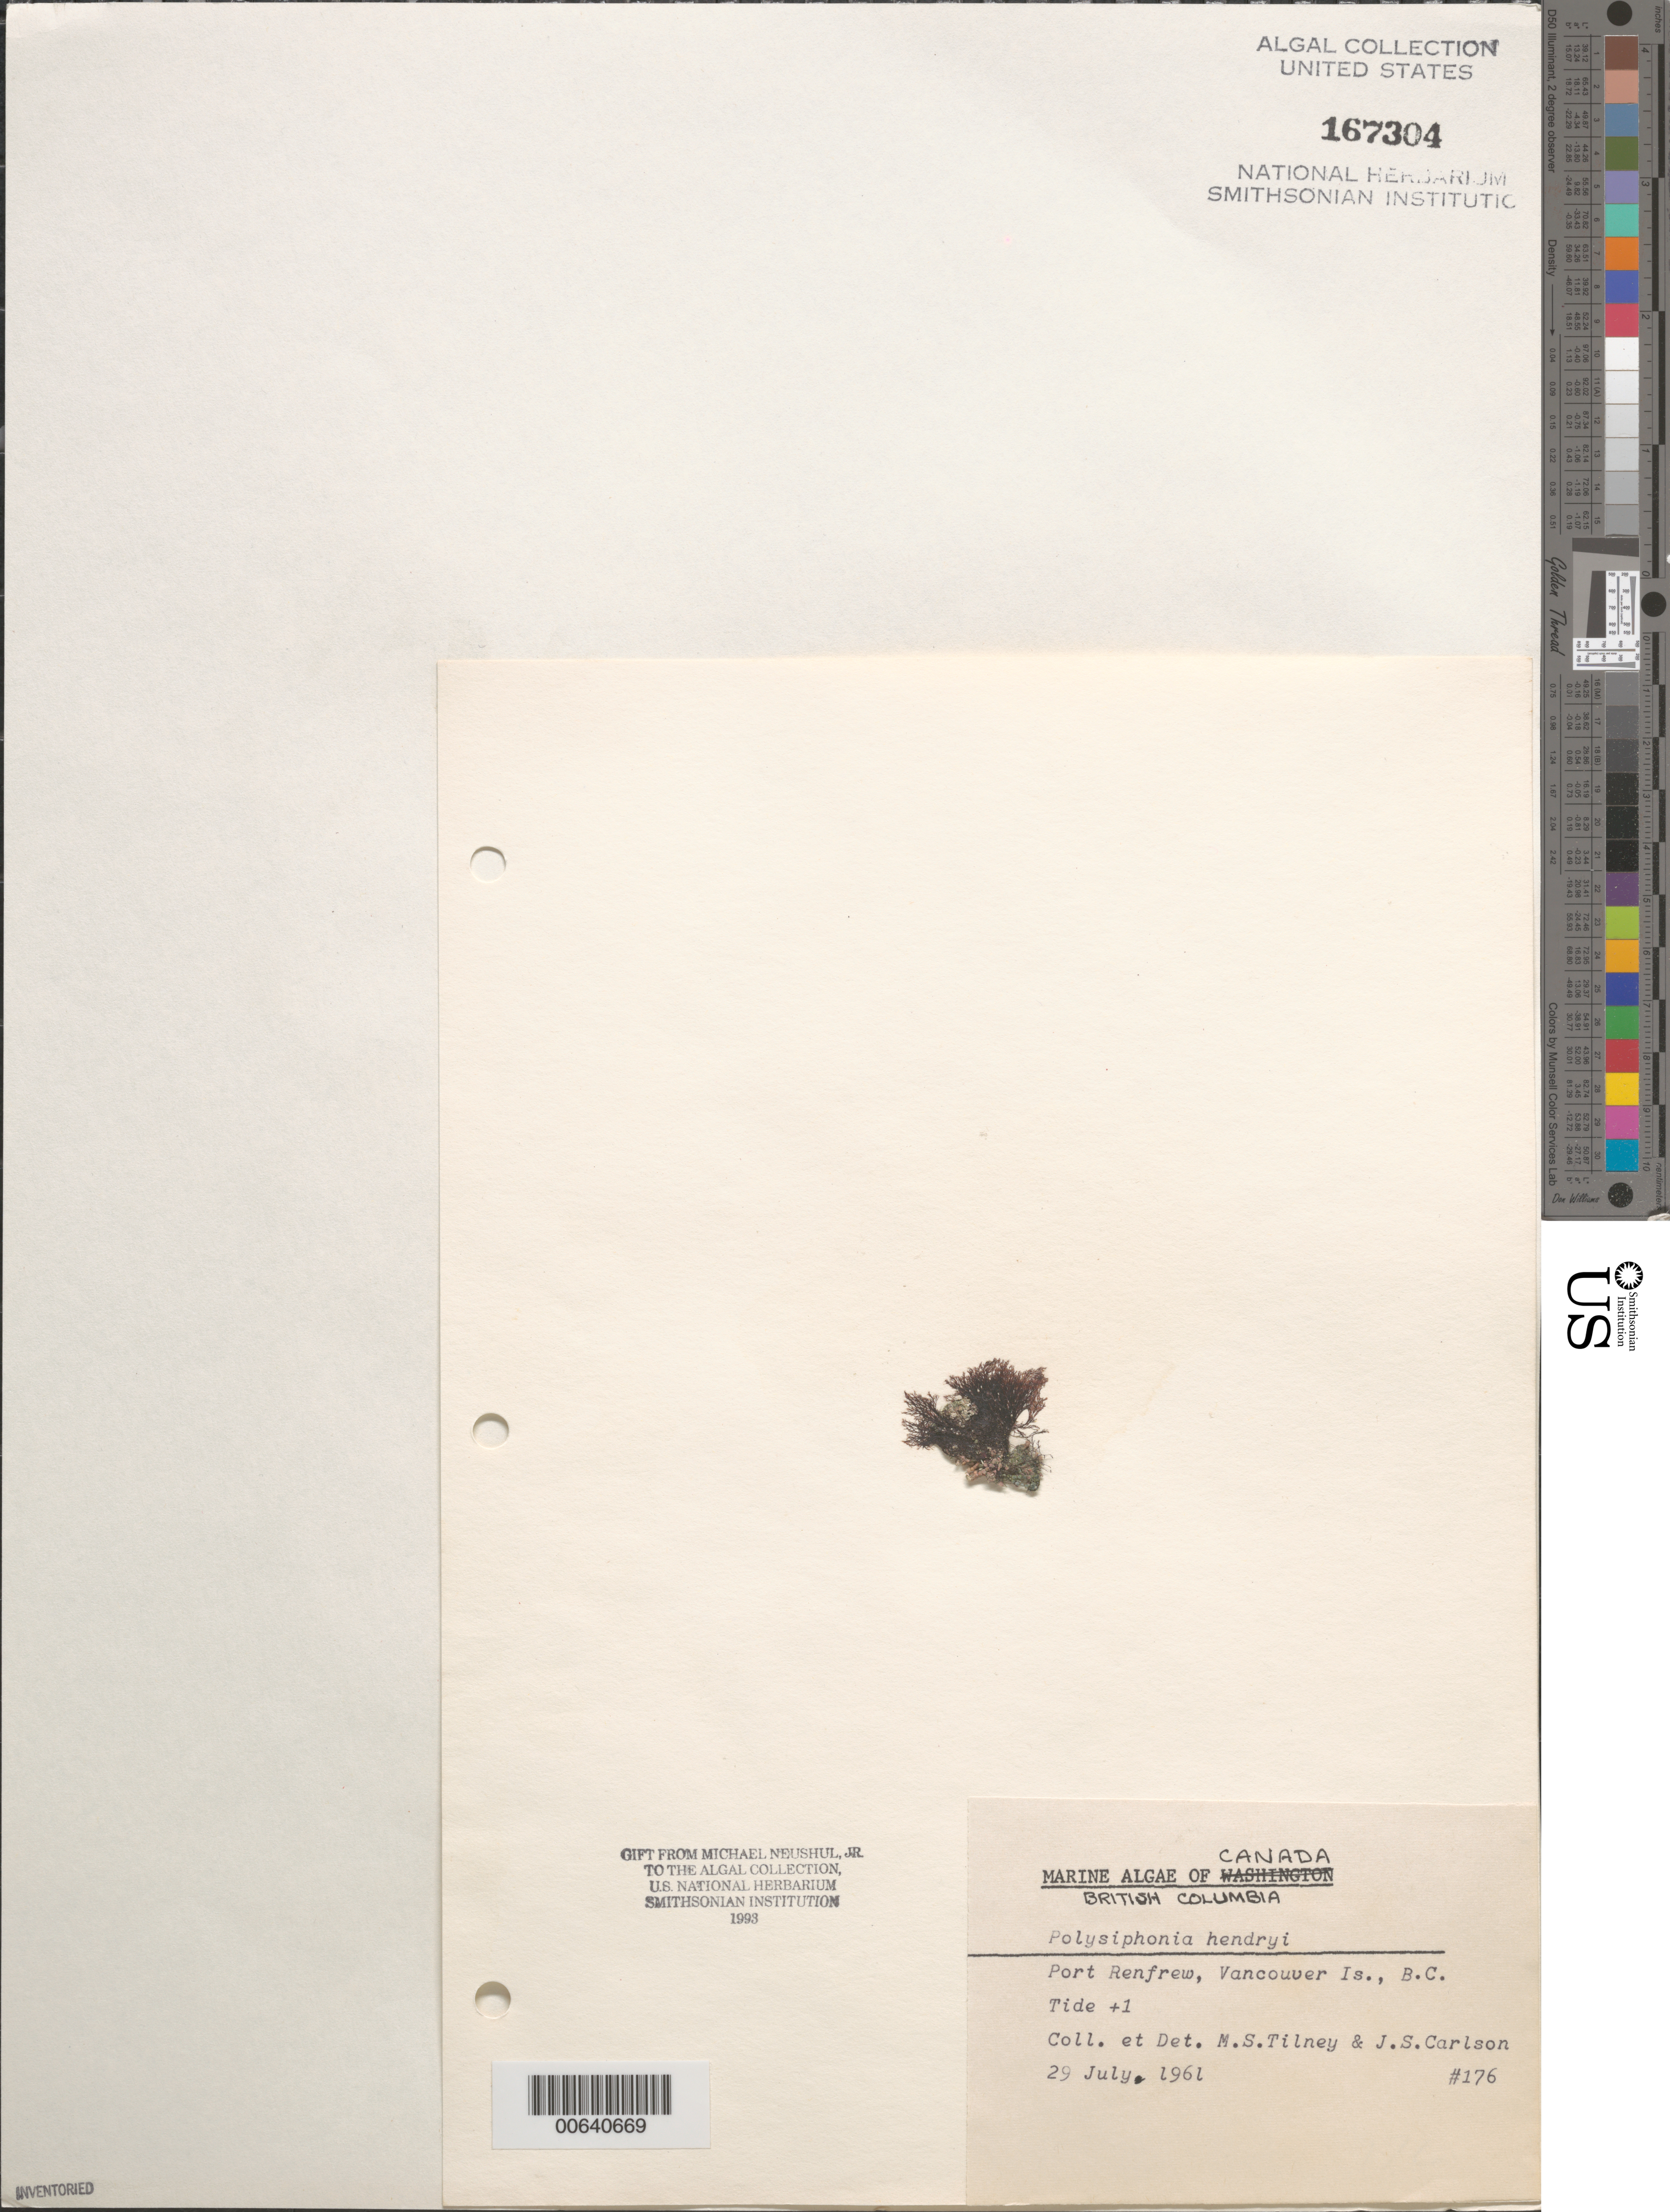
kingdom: Plantae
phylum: Rhodophyta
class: Florideophyceae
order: Ceramiales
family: Rhodomelaceae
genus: Vertebrata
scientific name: Vertebrata hendryi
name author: (N.L. Gardner) Savoie & G.W. Saunders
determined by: Algae name updating Project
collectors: M. Tilney & J. Carlson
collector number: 176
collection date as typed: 29 Jul 1961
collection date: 1961-07-29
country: Canada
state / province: British Columbia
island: Vancouver Island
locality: Port Renfrew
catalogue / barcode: US 167304